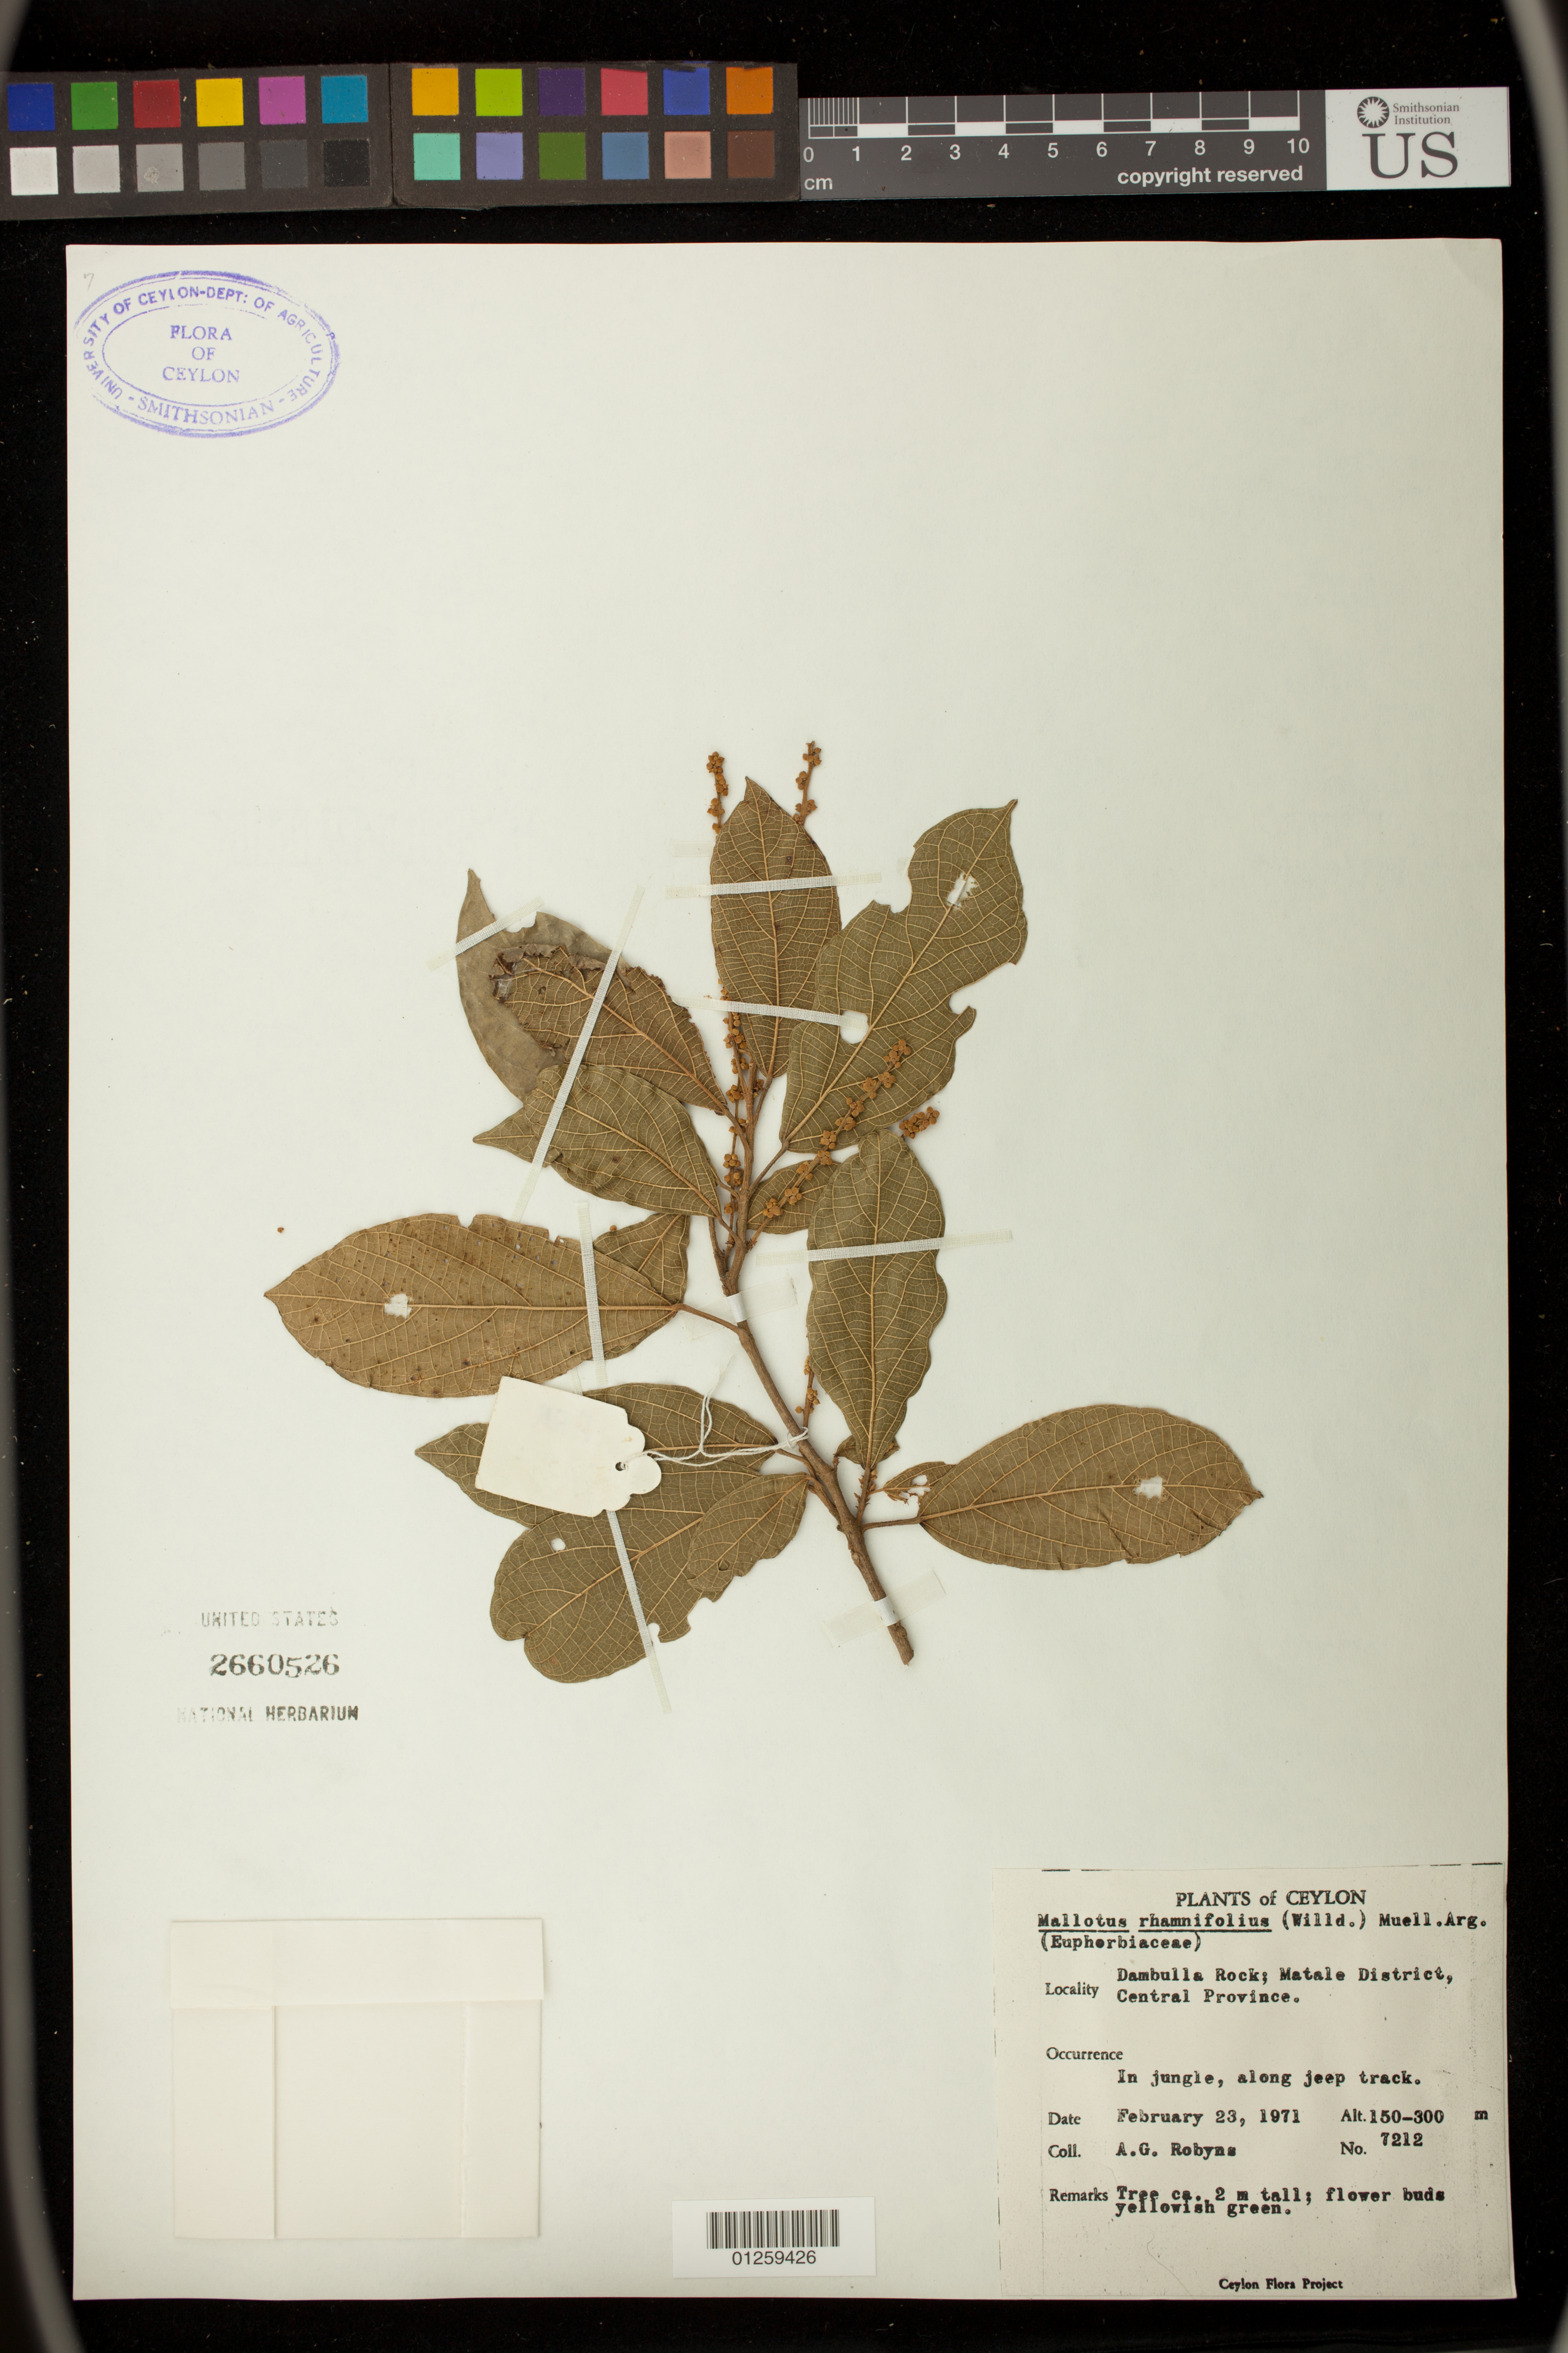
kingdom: Plantae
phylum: Tracheophyta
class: Magnoliopsida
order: Malpighiales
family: Euphorbiaceae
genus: Mallotus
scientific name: Mallotus rhamnifolius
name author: (Willd.) Müll. Arg.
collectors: A. G. Robyns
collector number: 7212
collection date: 1971-02-23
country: Sri Lanka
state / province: Central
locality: Dambulla Rock, Matale District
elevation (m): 150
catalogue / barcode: US 2660526